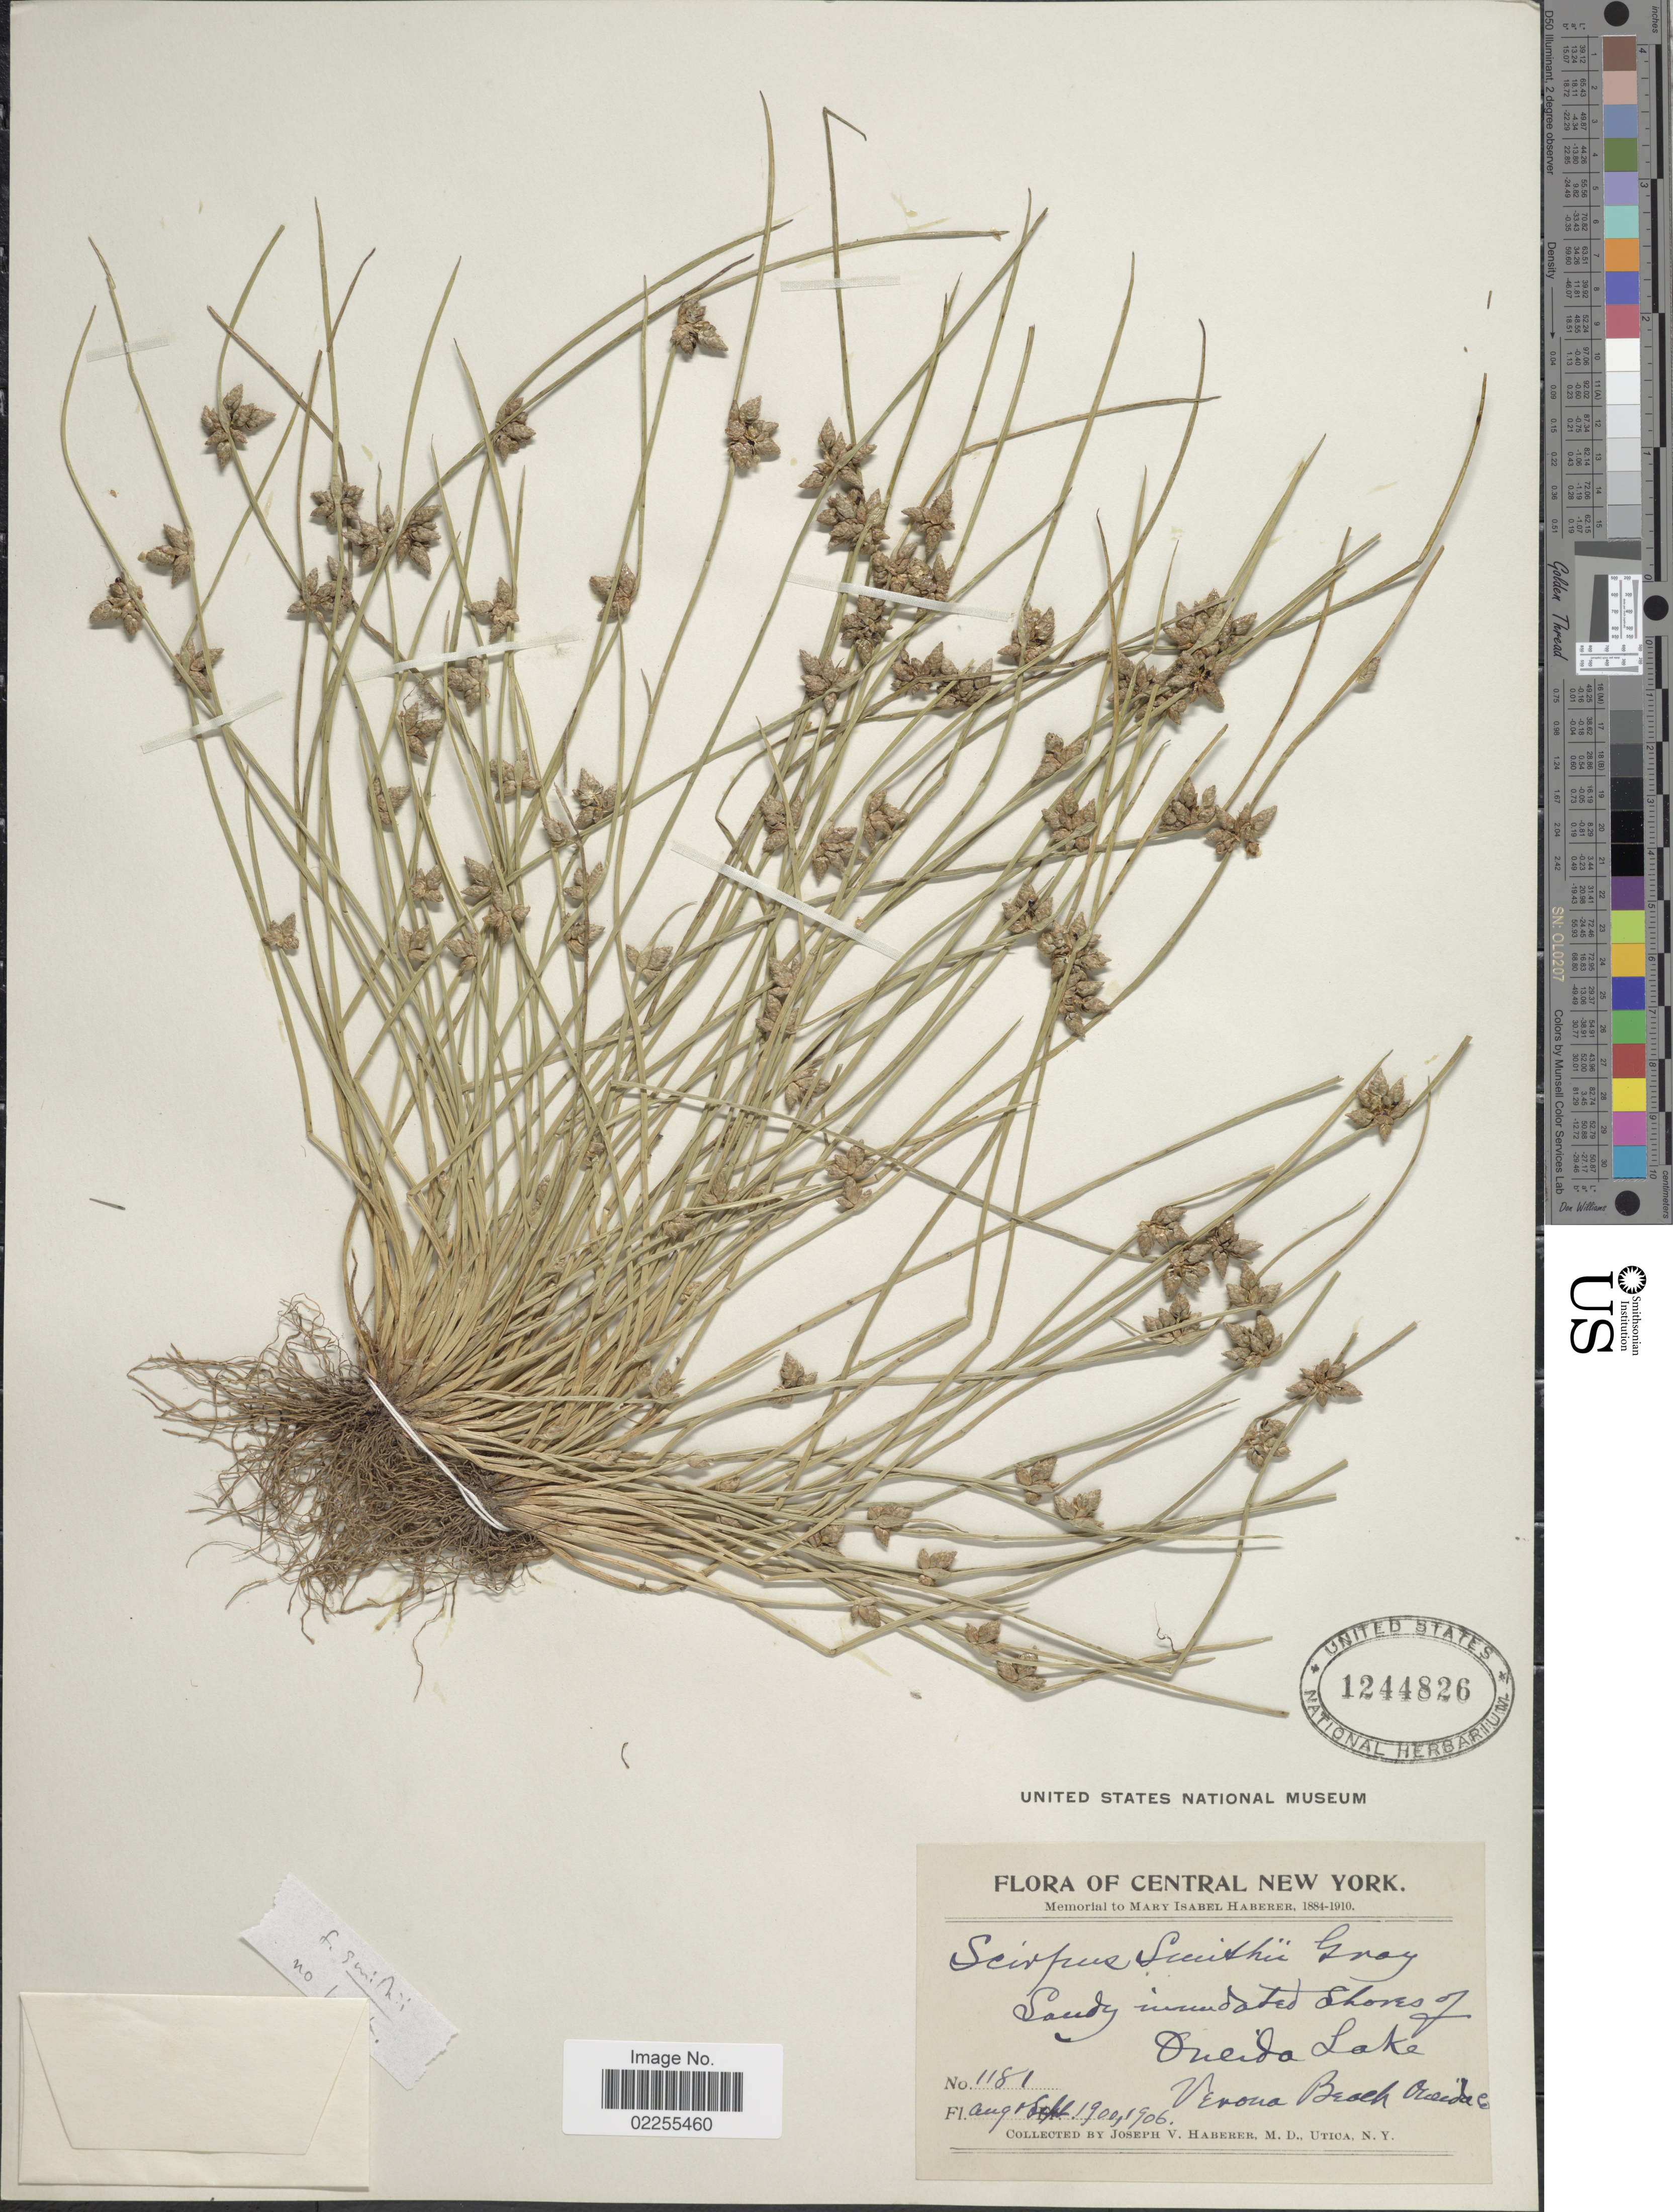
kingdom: Plantae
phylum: Tracheophyta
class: Liliopsida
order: Poales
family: Cyperaceae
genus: Schoenoplectus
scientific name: Schoenoplectus smithii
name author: (A. Gray) Soják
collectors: J. V. Haberer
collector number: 1181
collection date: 1900-08/1906-09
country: United States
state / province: New York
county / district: Oneida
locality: Central New york, sandy inundated shores of Oneida Lake, Verona Beach, Oneida Co.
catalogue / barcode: US 1244826